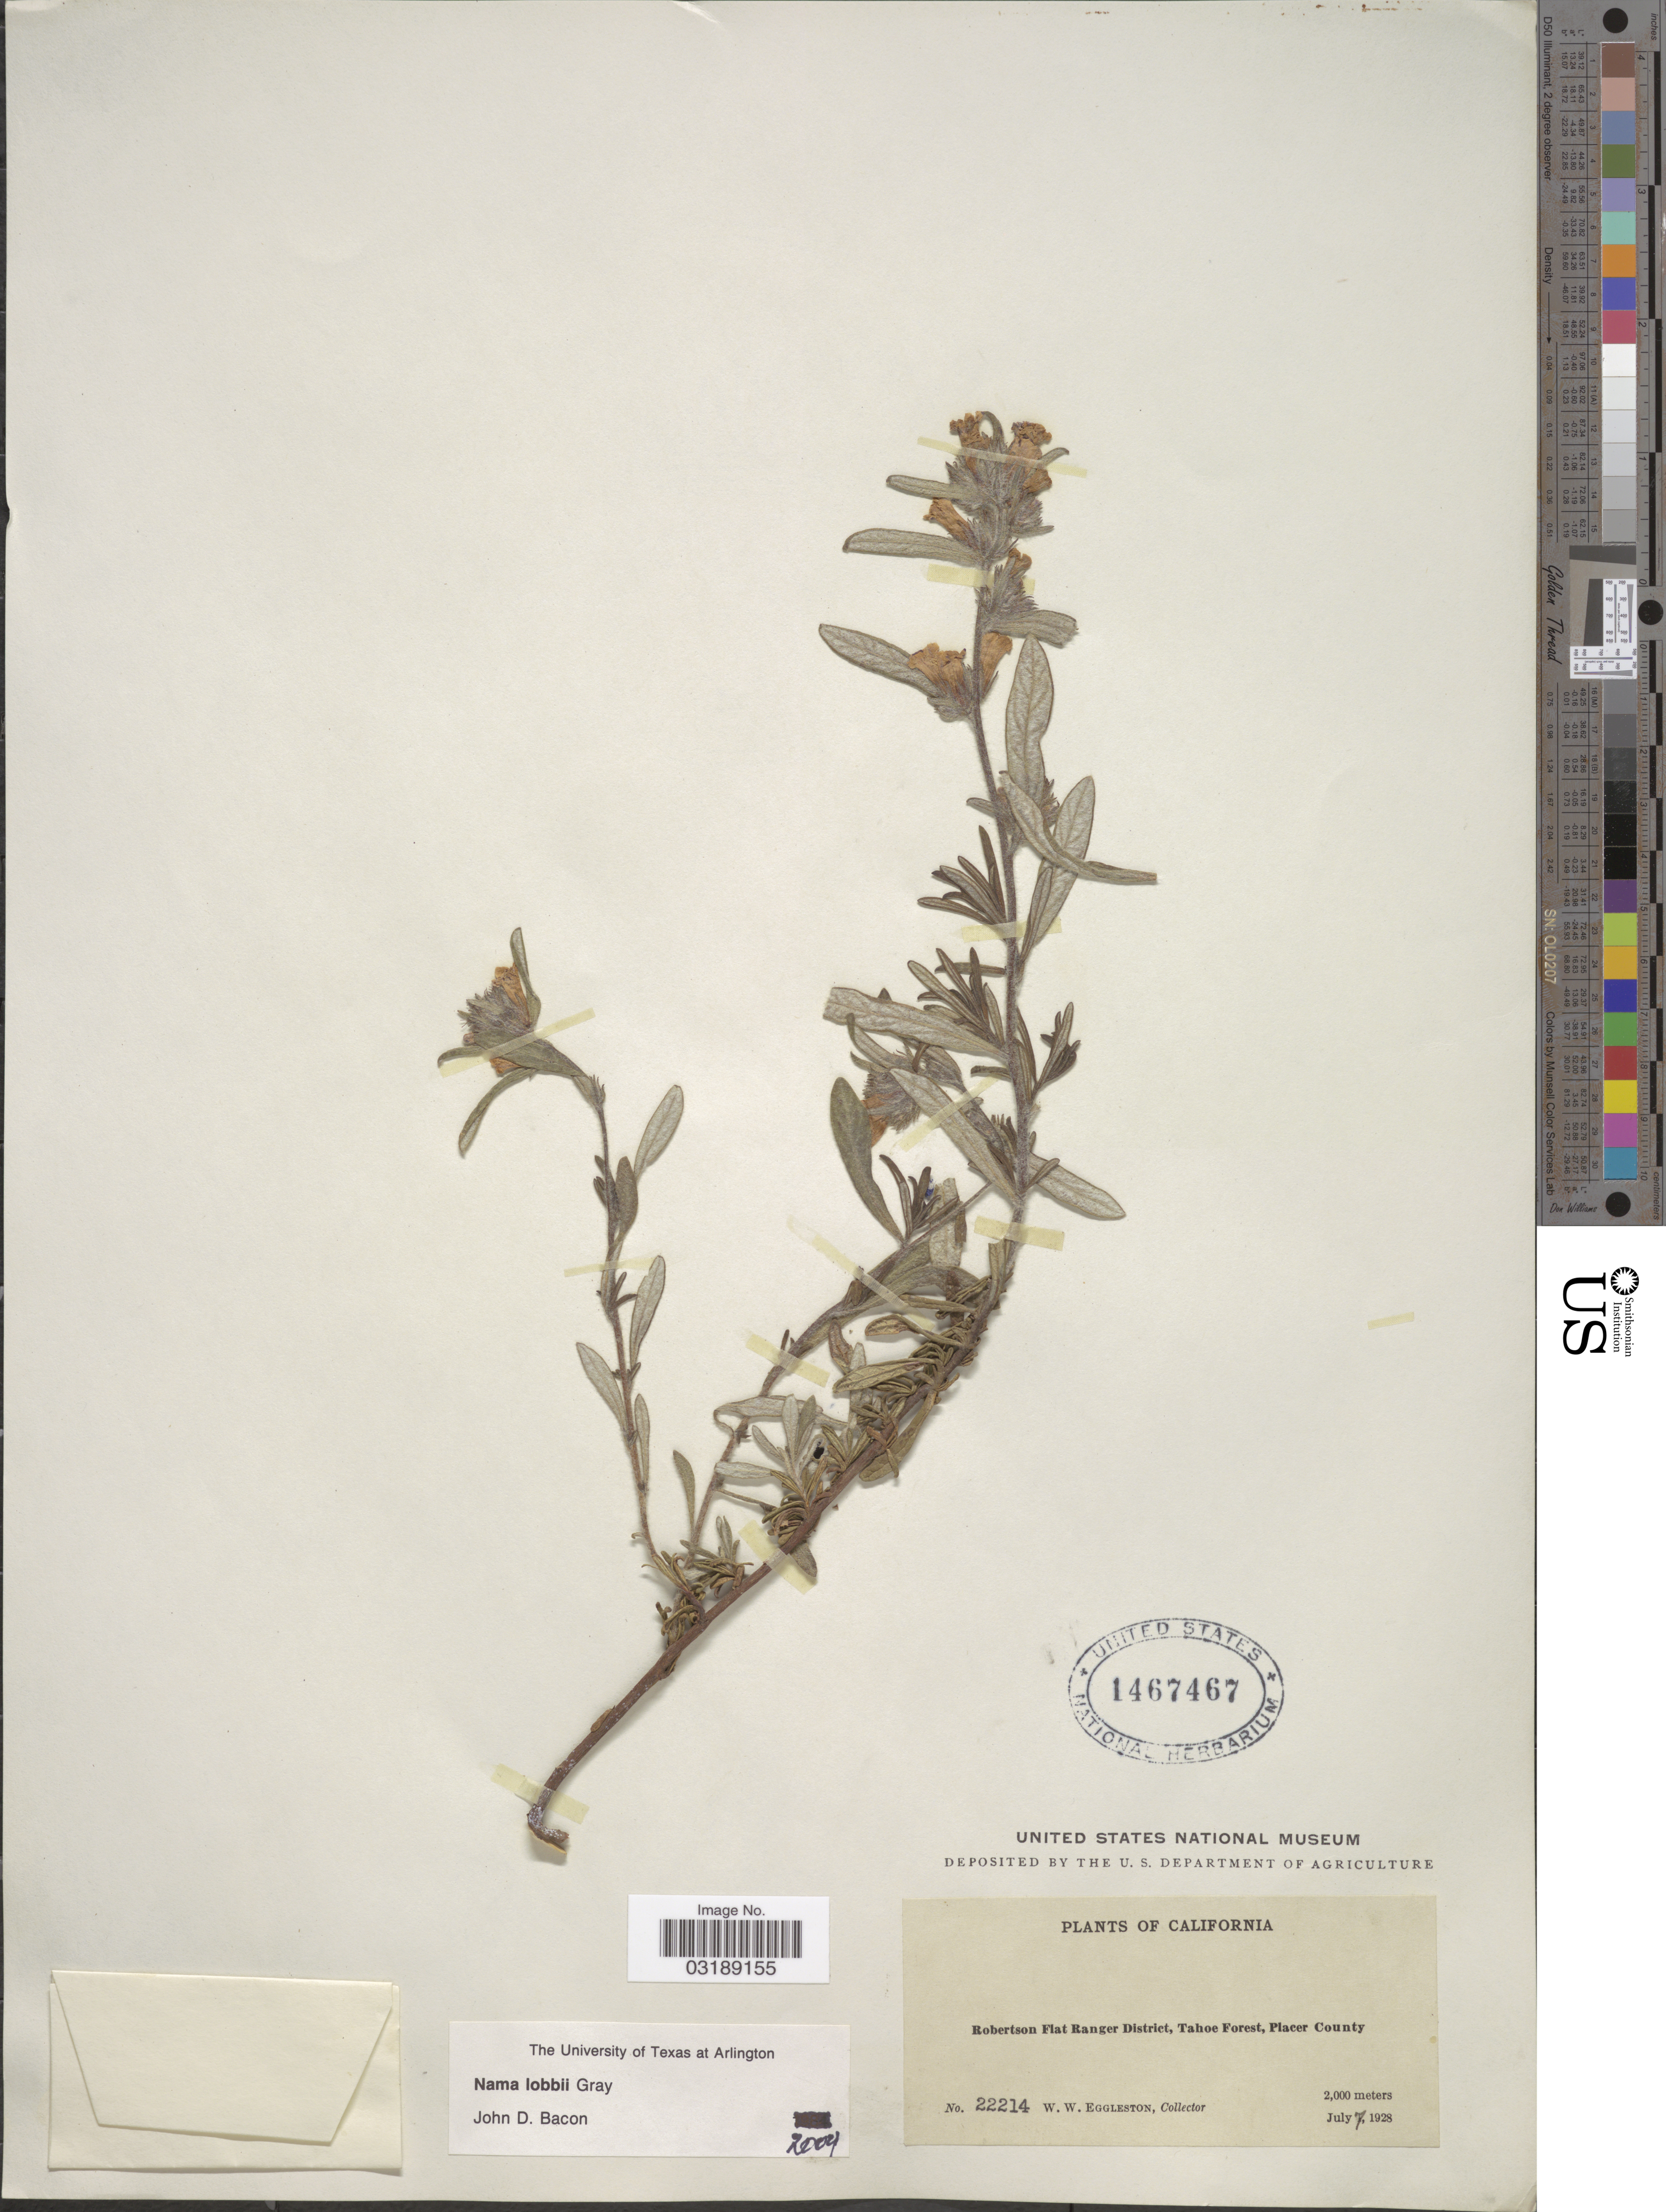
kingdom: Plantae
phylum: Tracheophyta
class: Magnoliopsida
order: Boraginales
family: Namaceae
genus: Nama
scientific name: Nama lobbii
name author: A. Gray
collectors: W. W. Eggleston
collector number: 22214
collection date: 1928-07-07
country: United States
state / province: California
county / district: Placer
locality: Robertson Flat Ranger District, Tahoe Forest, Placer County.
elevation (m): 2000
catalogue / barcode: US 1467467